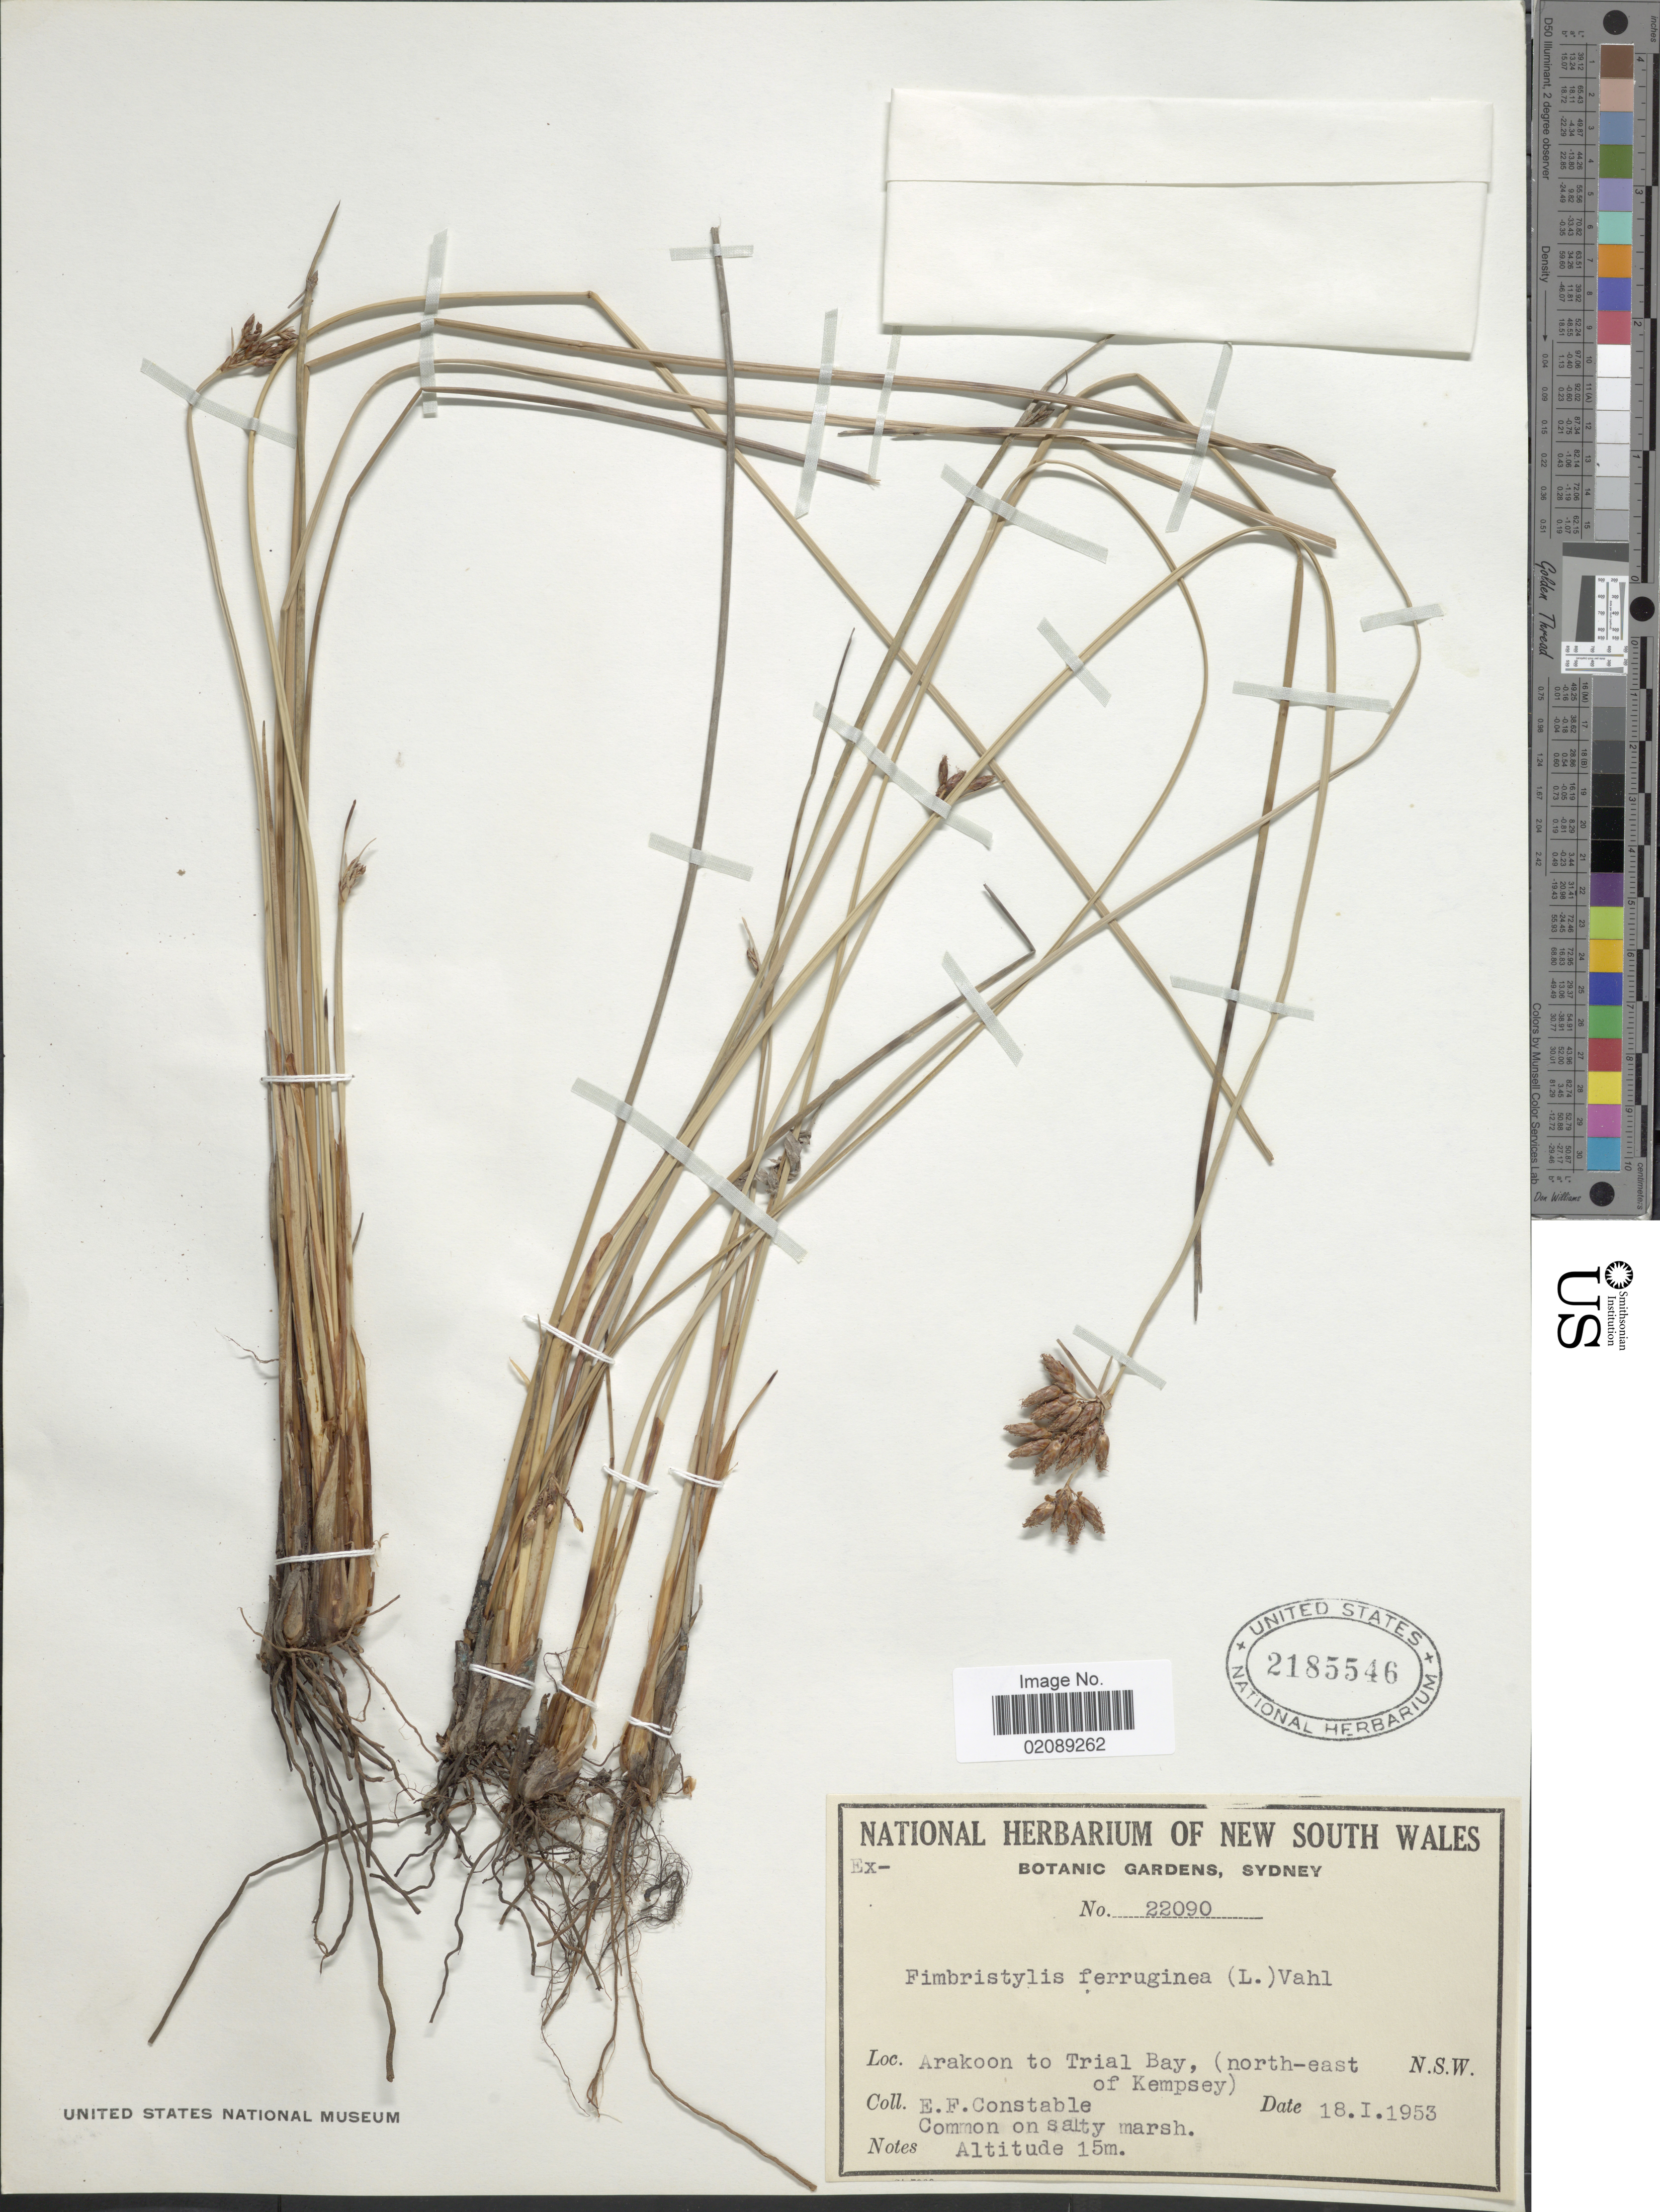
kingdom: Plantae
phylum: Tracheophyta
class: Liliopsida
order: Poales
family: Cyperaceae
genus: Fimbristylis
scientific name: Fimbristylis ferruginea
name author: (L.) Vahl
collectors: E. F. Constable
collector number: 22090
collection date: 1953-01-18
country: Australia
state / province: New South Wales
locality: Arakoon to Trial Bay, (north-east of Kempsey)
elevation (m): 15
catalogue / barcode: US 2185546